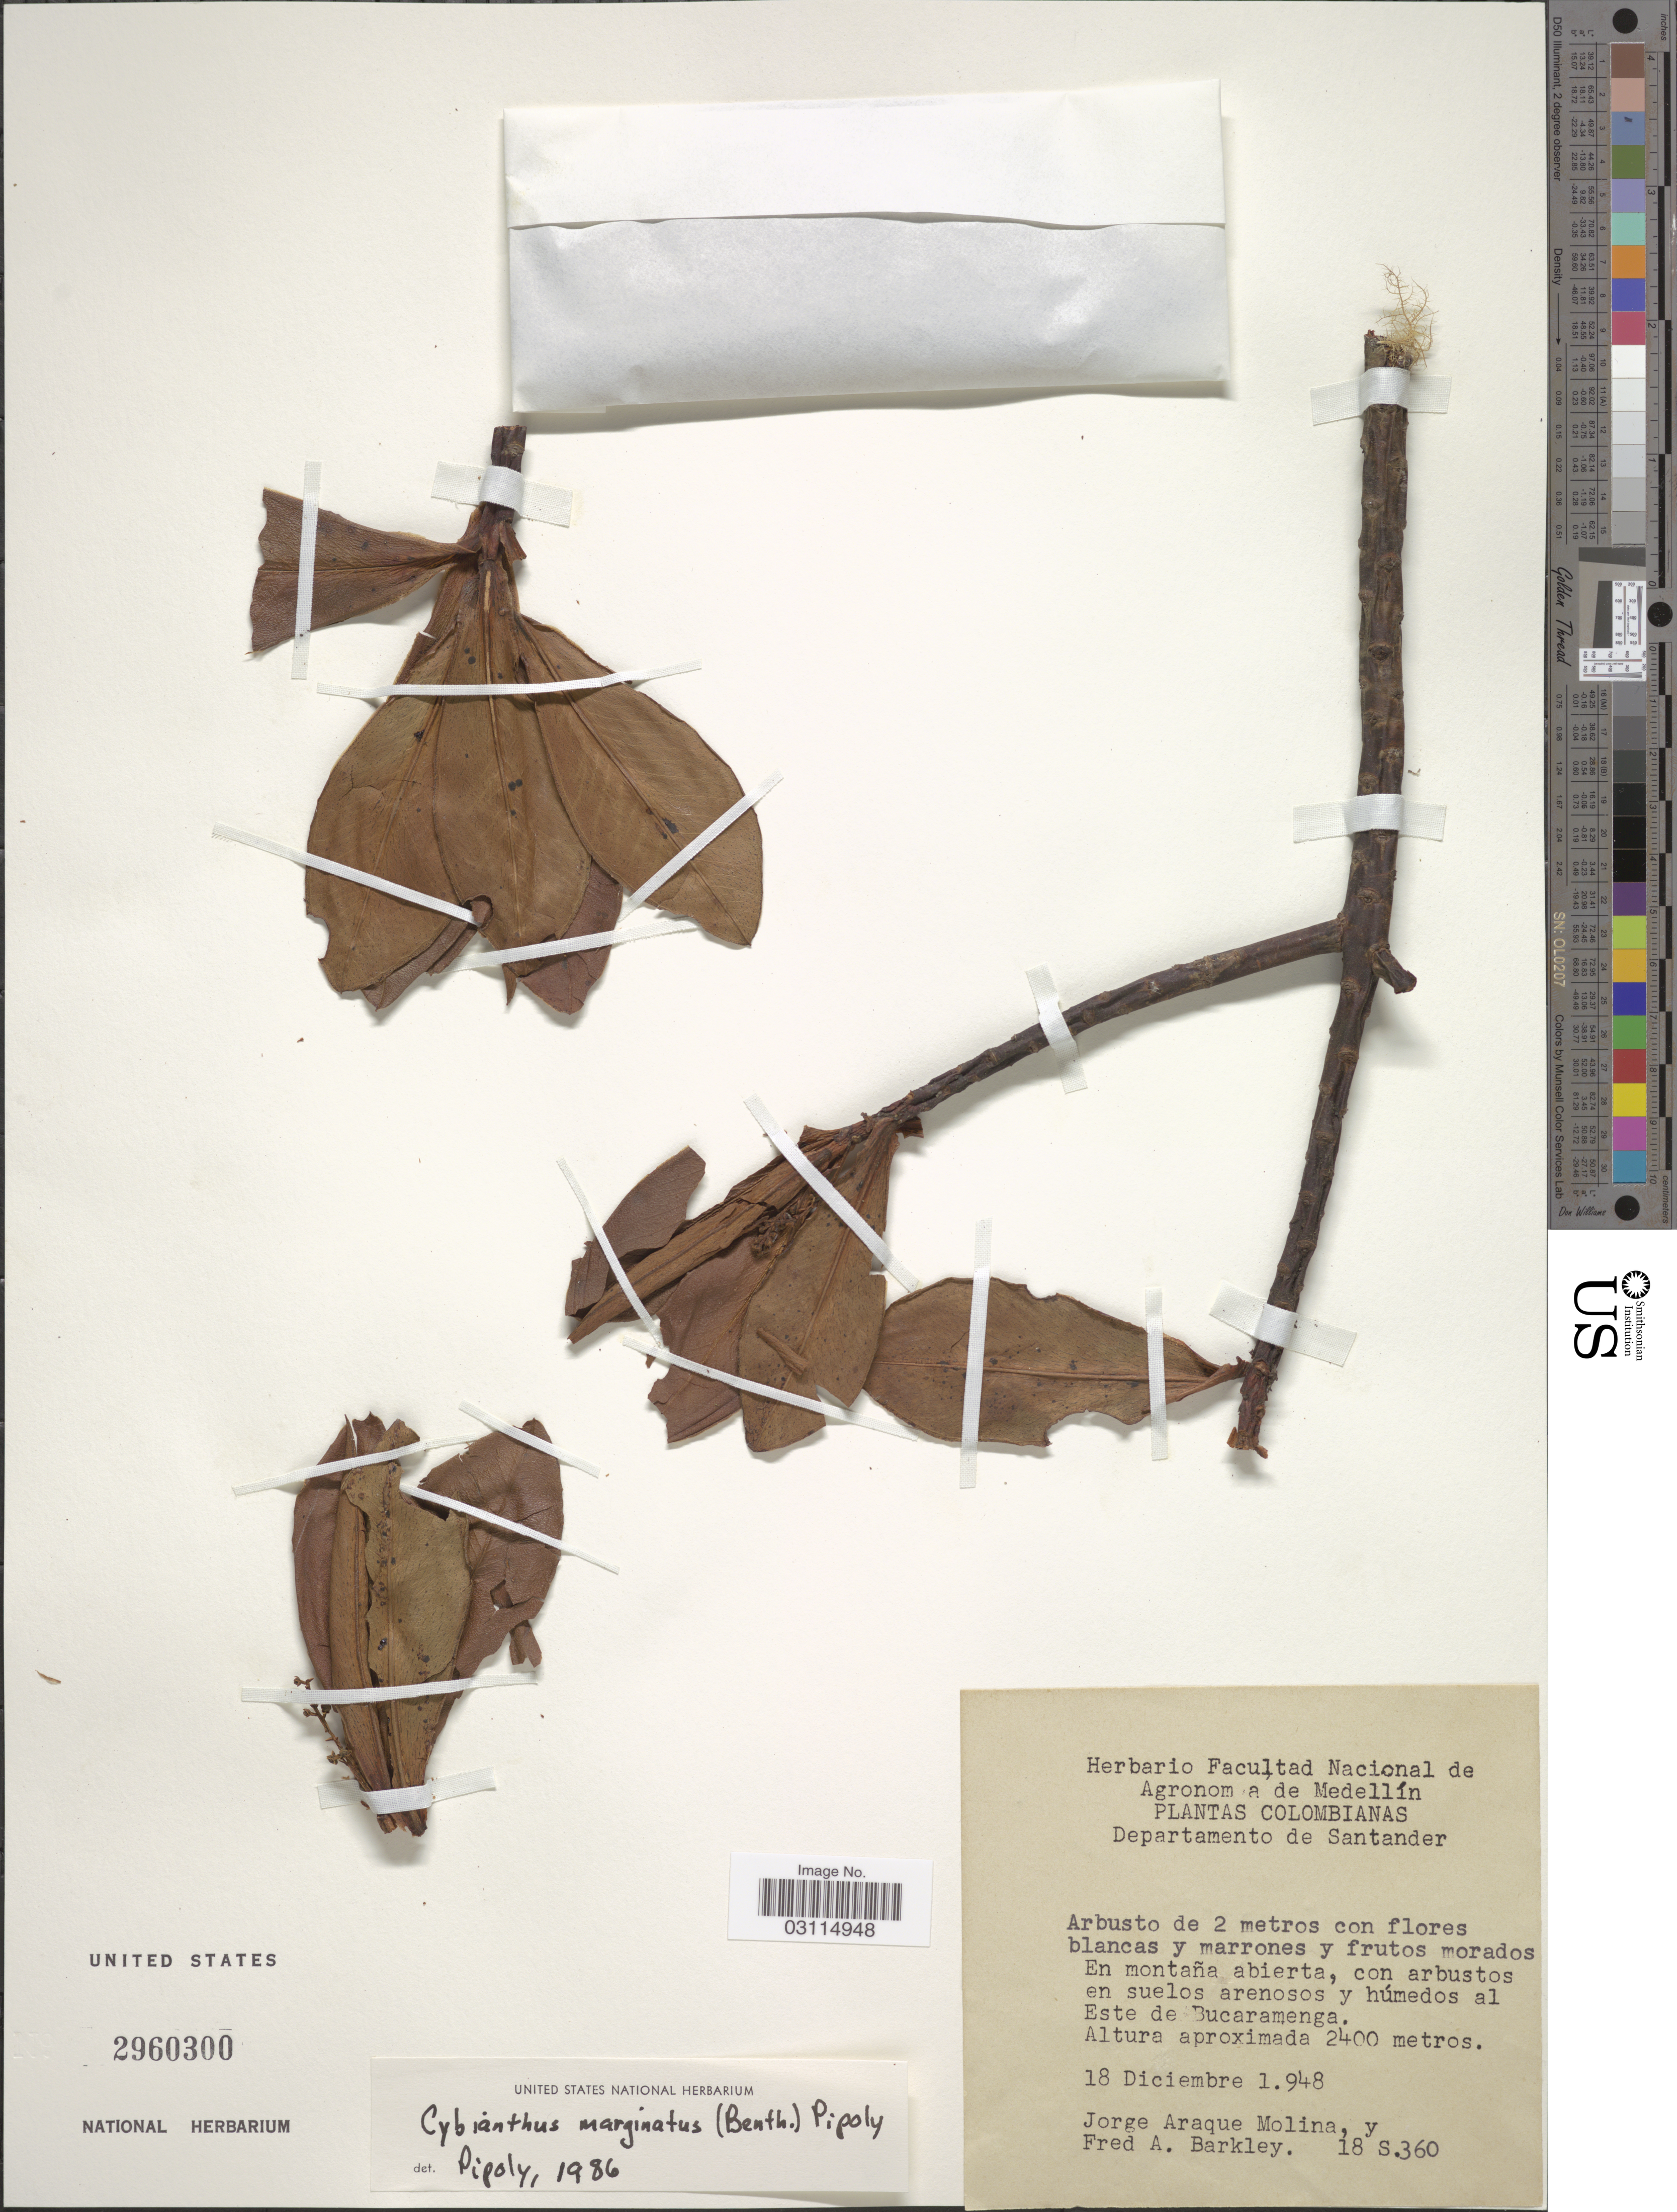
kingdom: Plantae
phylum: Tracheophyta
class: Magnoliopsida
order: Ericales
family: Primulaceae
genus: Cybianthus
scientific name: Cybianthus marginatus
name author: (Benth.) Pipoly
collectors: J. A. Molina & F. A. Barkley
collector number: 18S360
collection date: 1948-12-18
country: Colombia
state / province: Santander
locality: Este de Bucaramenga.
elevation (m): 2400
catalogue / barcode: US 2960300